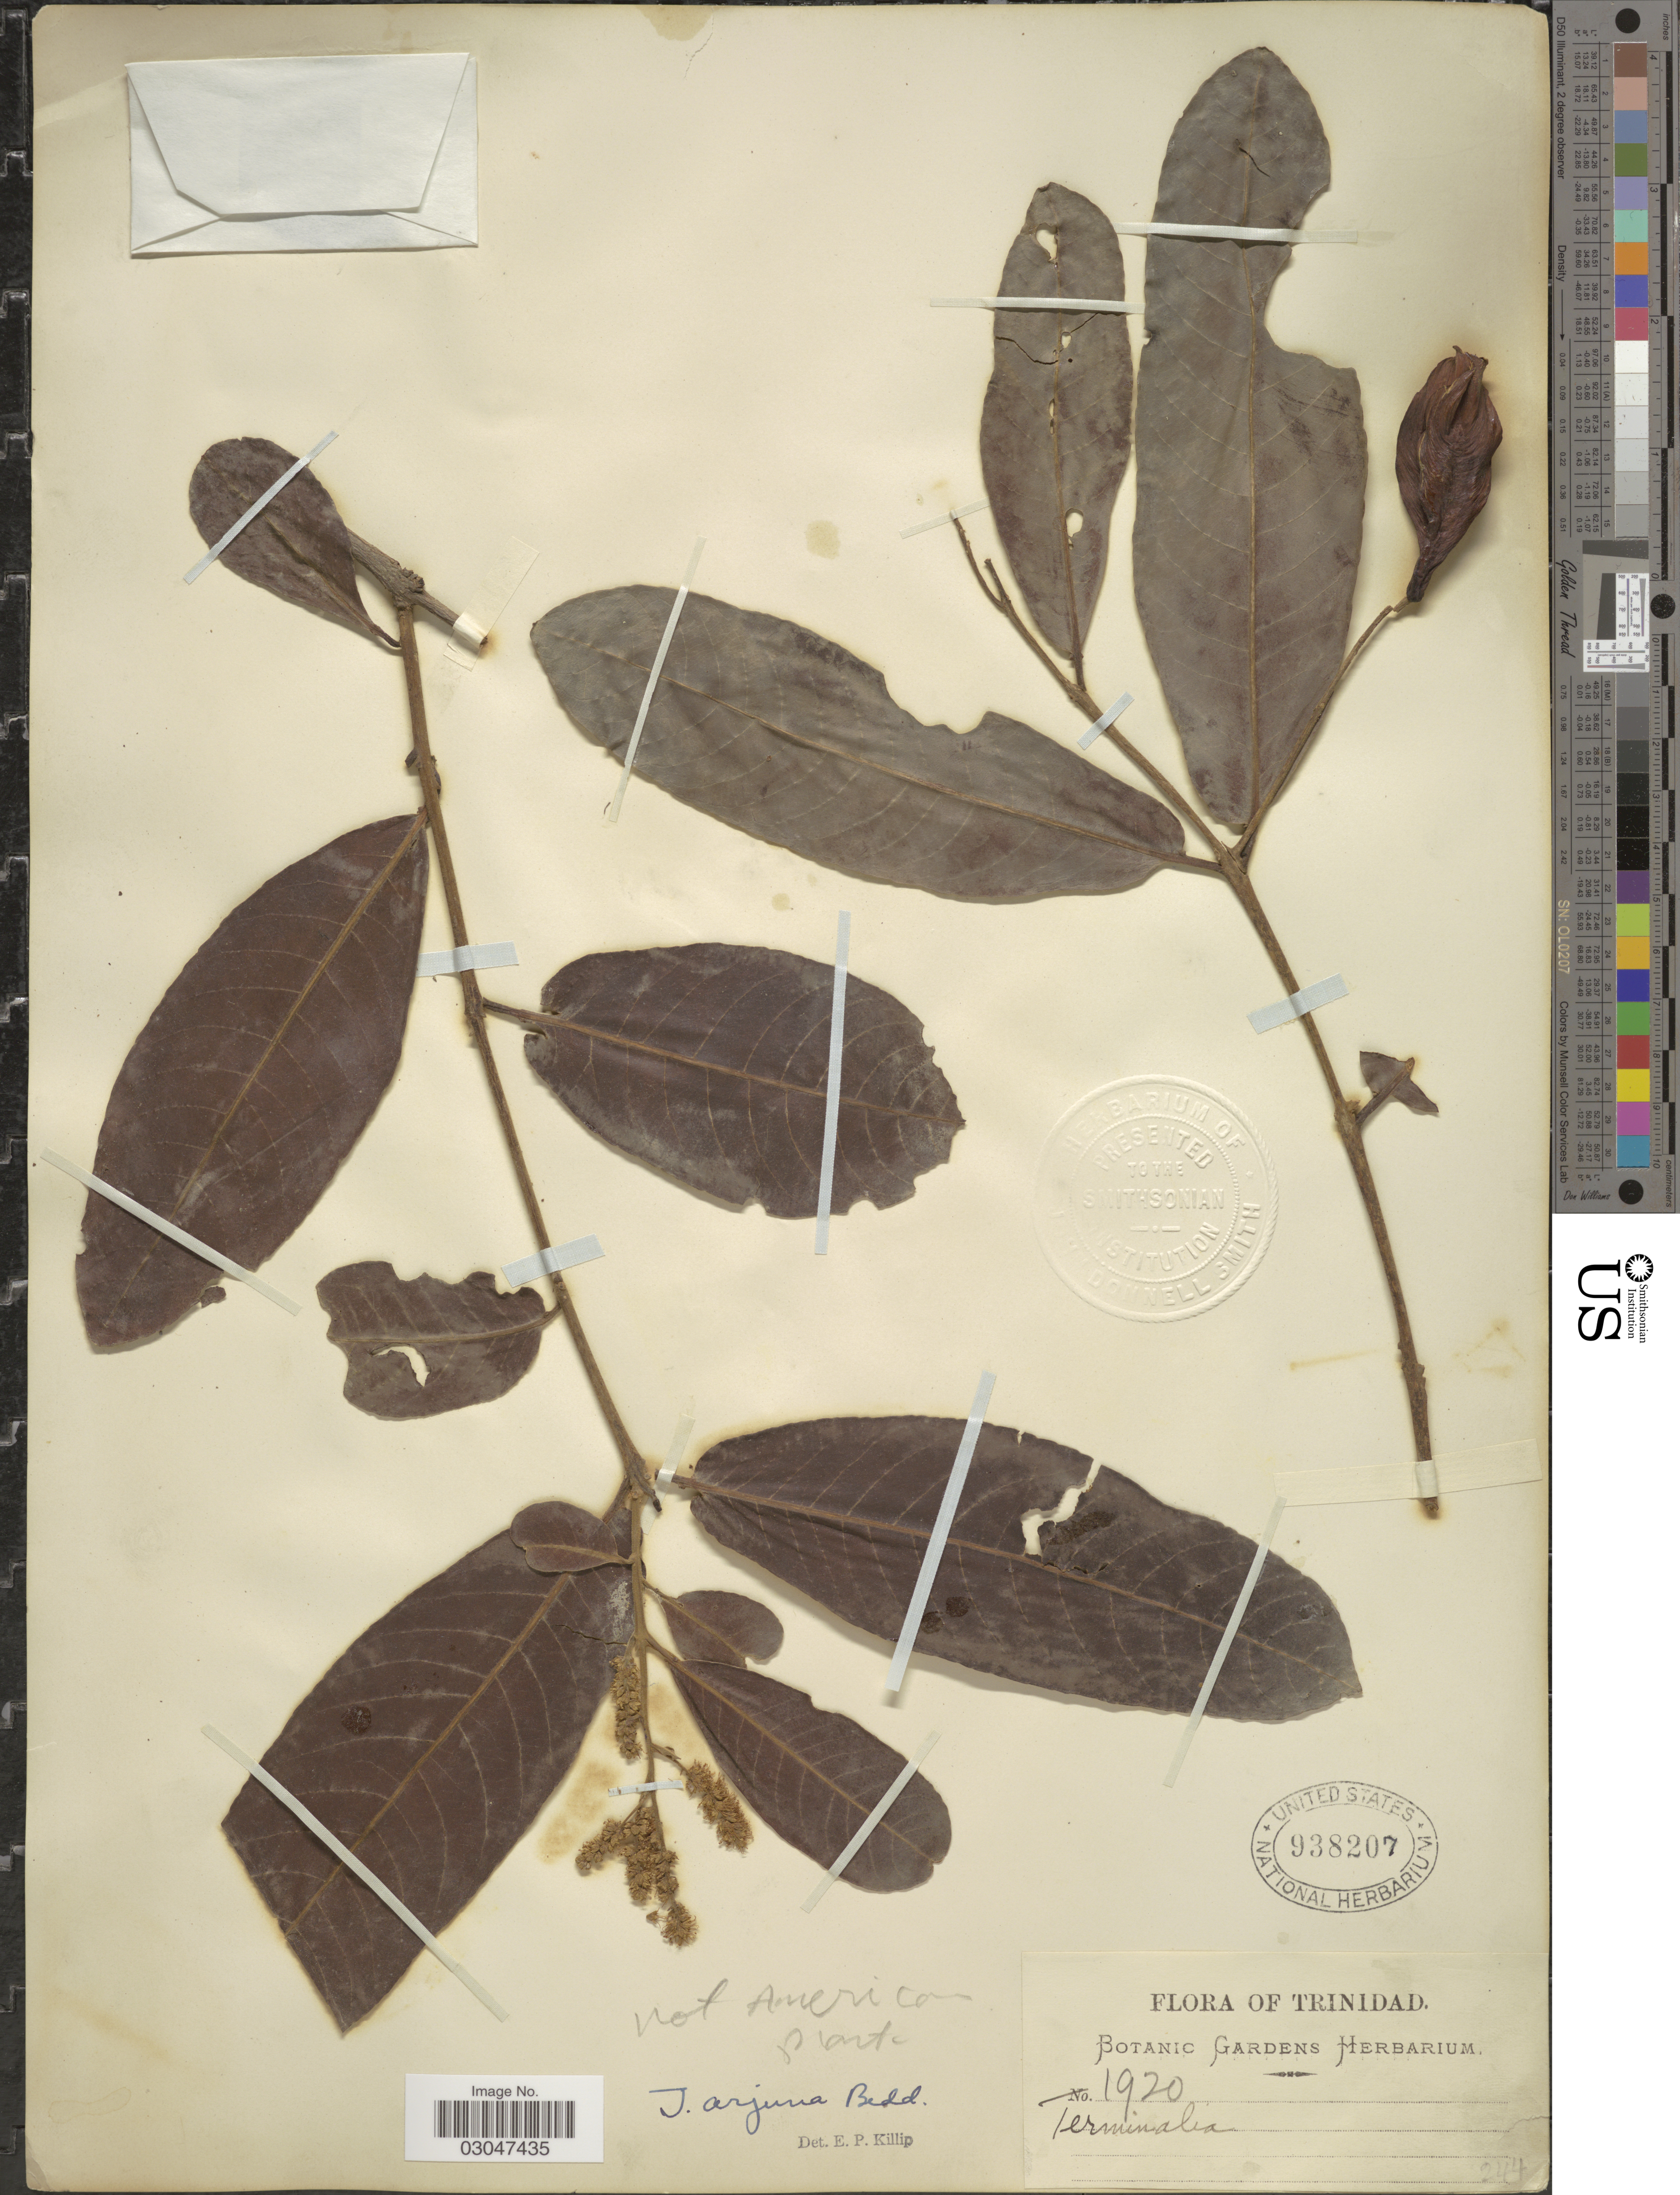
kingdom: Plantae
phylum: Tracheophyta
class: Magnoliopsida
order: Myrtales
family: Combretaceae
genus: Terminalia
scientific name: Terminalia arjuna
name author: (Roxb. ex DC.) Wight & Arn.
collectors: ex herb. Botanic Gardens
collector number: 1920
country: Trinidad and Tobago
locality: Trinidad.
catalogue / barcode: US 938207